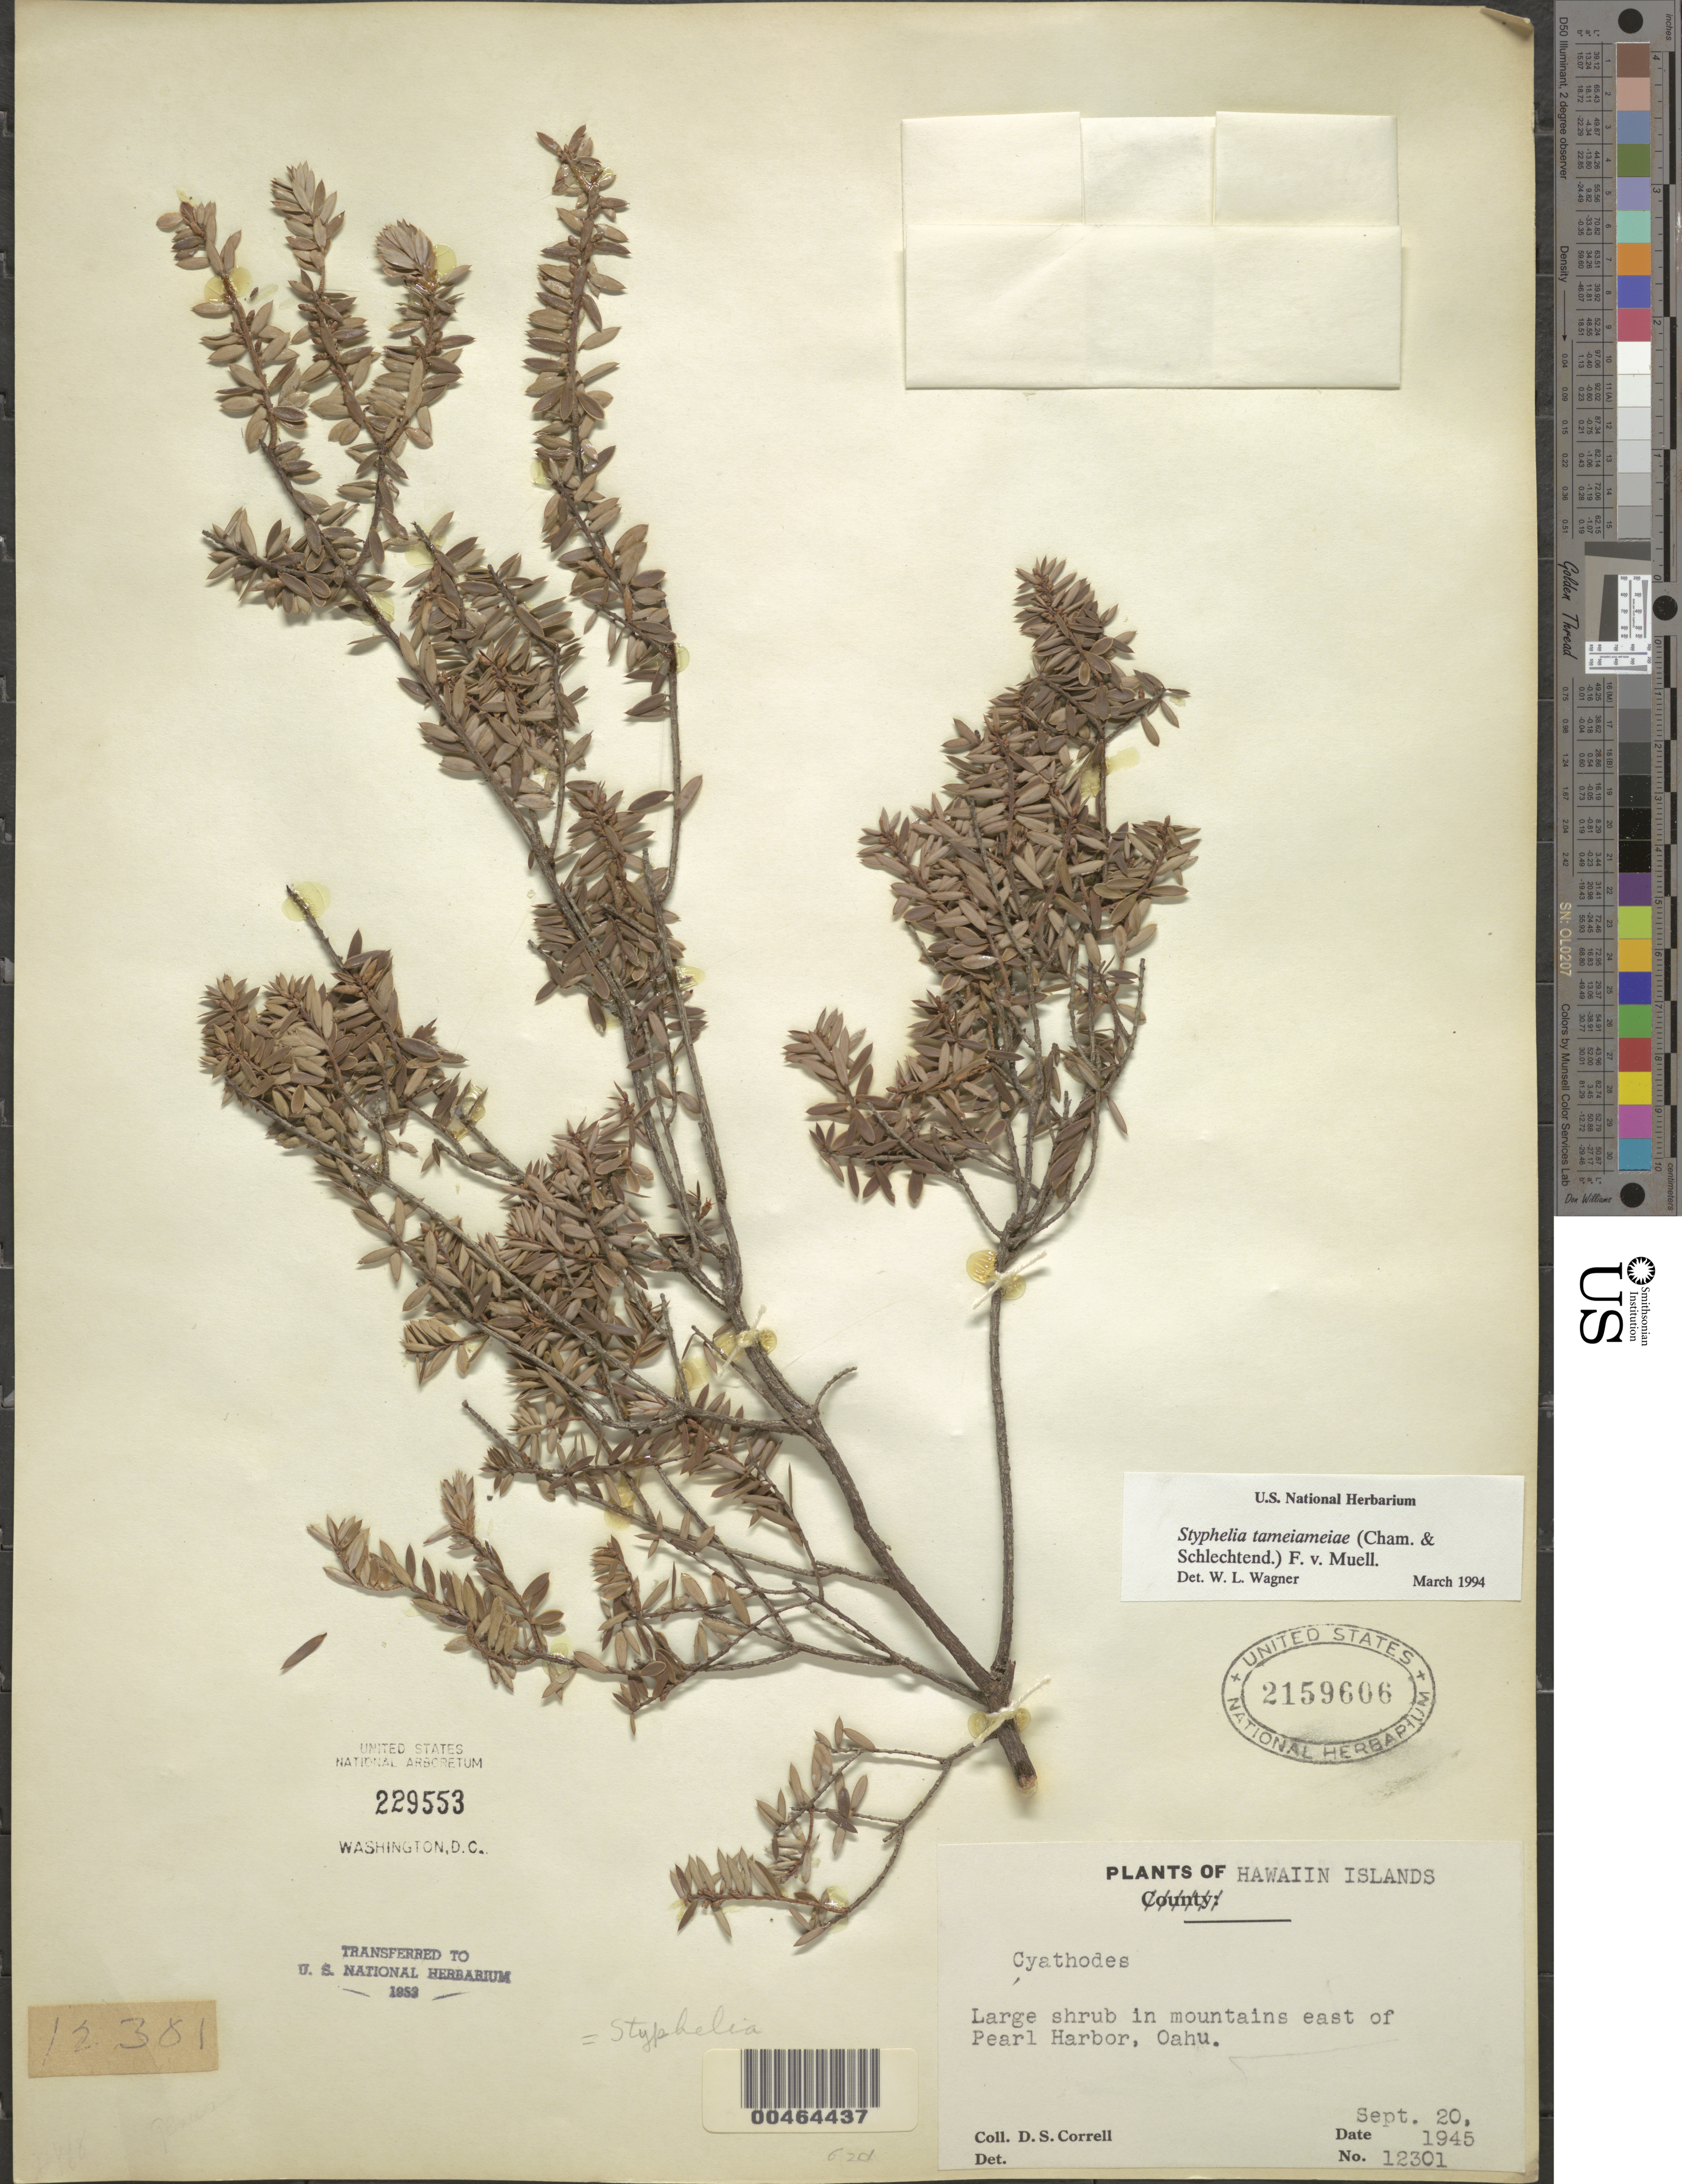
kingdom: Plantae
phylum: Tracheophyta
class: Magnoliopsida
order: Ericales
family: Ericaceae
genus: Leptecophylla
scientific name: Leptecophylla tameiameiae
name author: (Cham. & Schltdl.) C.M. Weiller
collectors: D. S. Correll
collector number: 12301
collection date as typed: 20 Sep 1945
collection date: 1945-09-20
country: United States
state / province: Hawaii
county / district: Honolulu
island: Oahu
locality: In mountains east of Pearl Harbor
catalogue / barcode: US 2159606